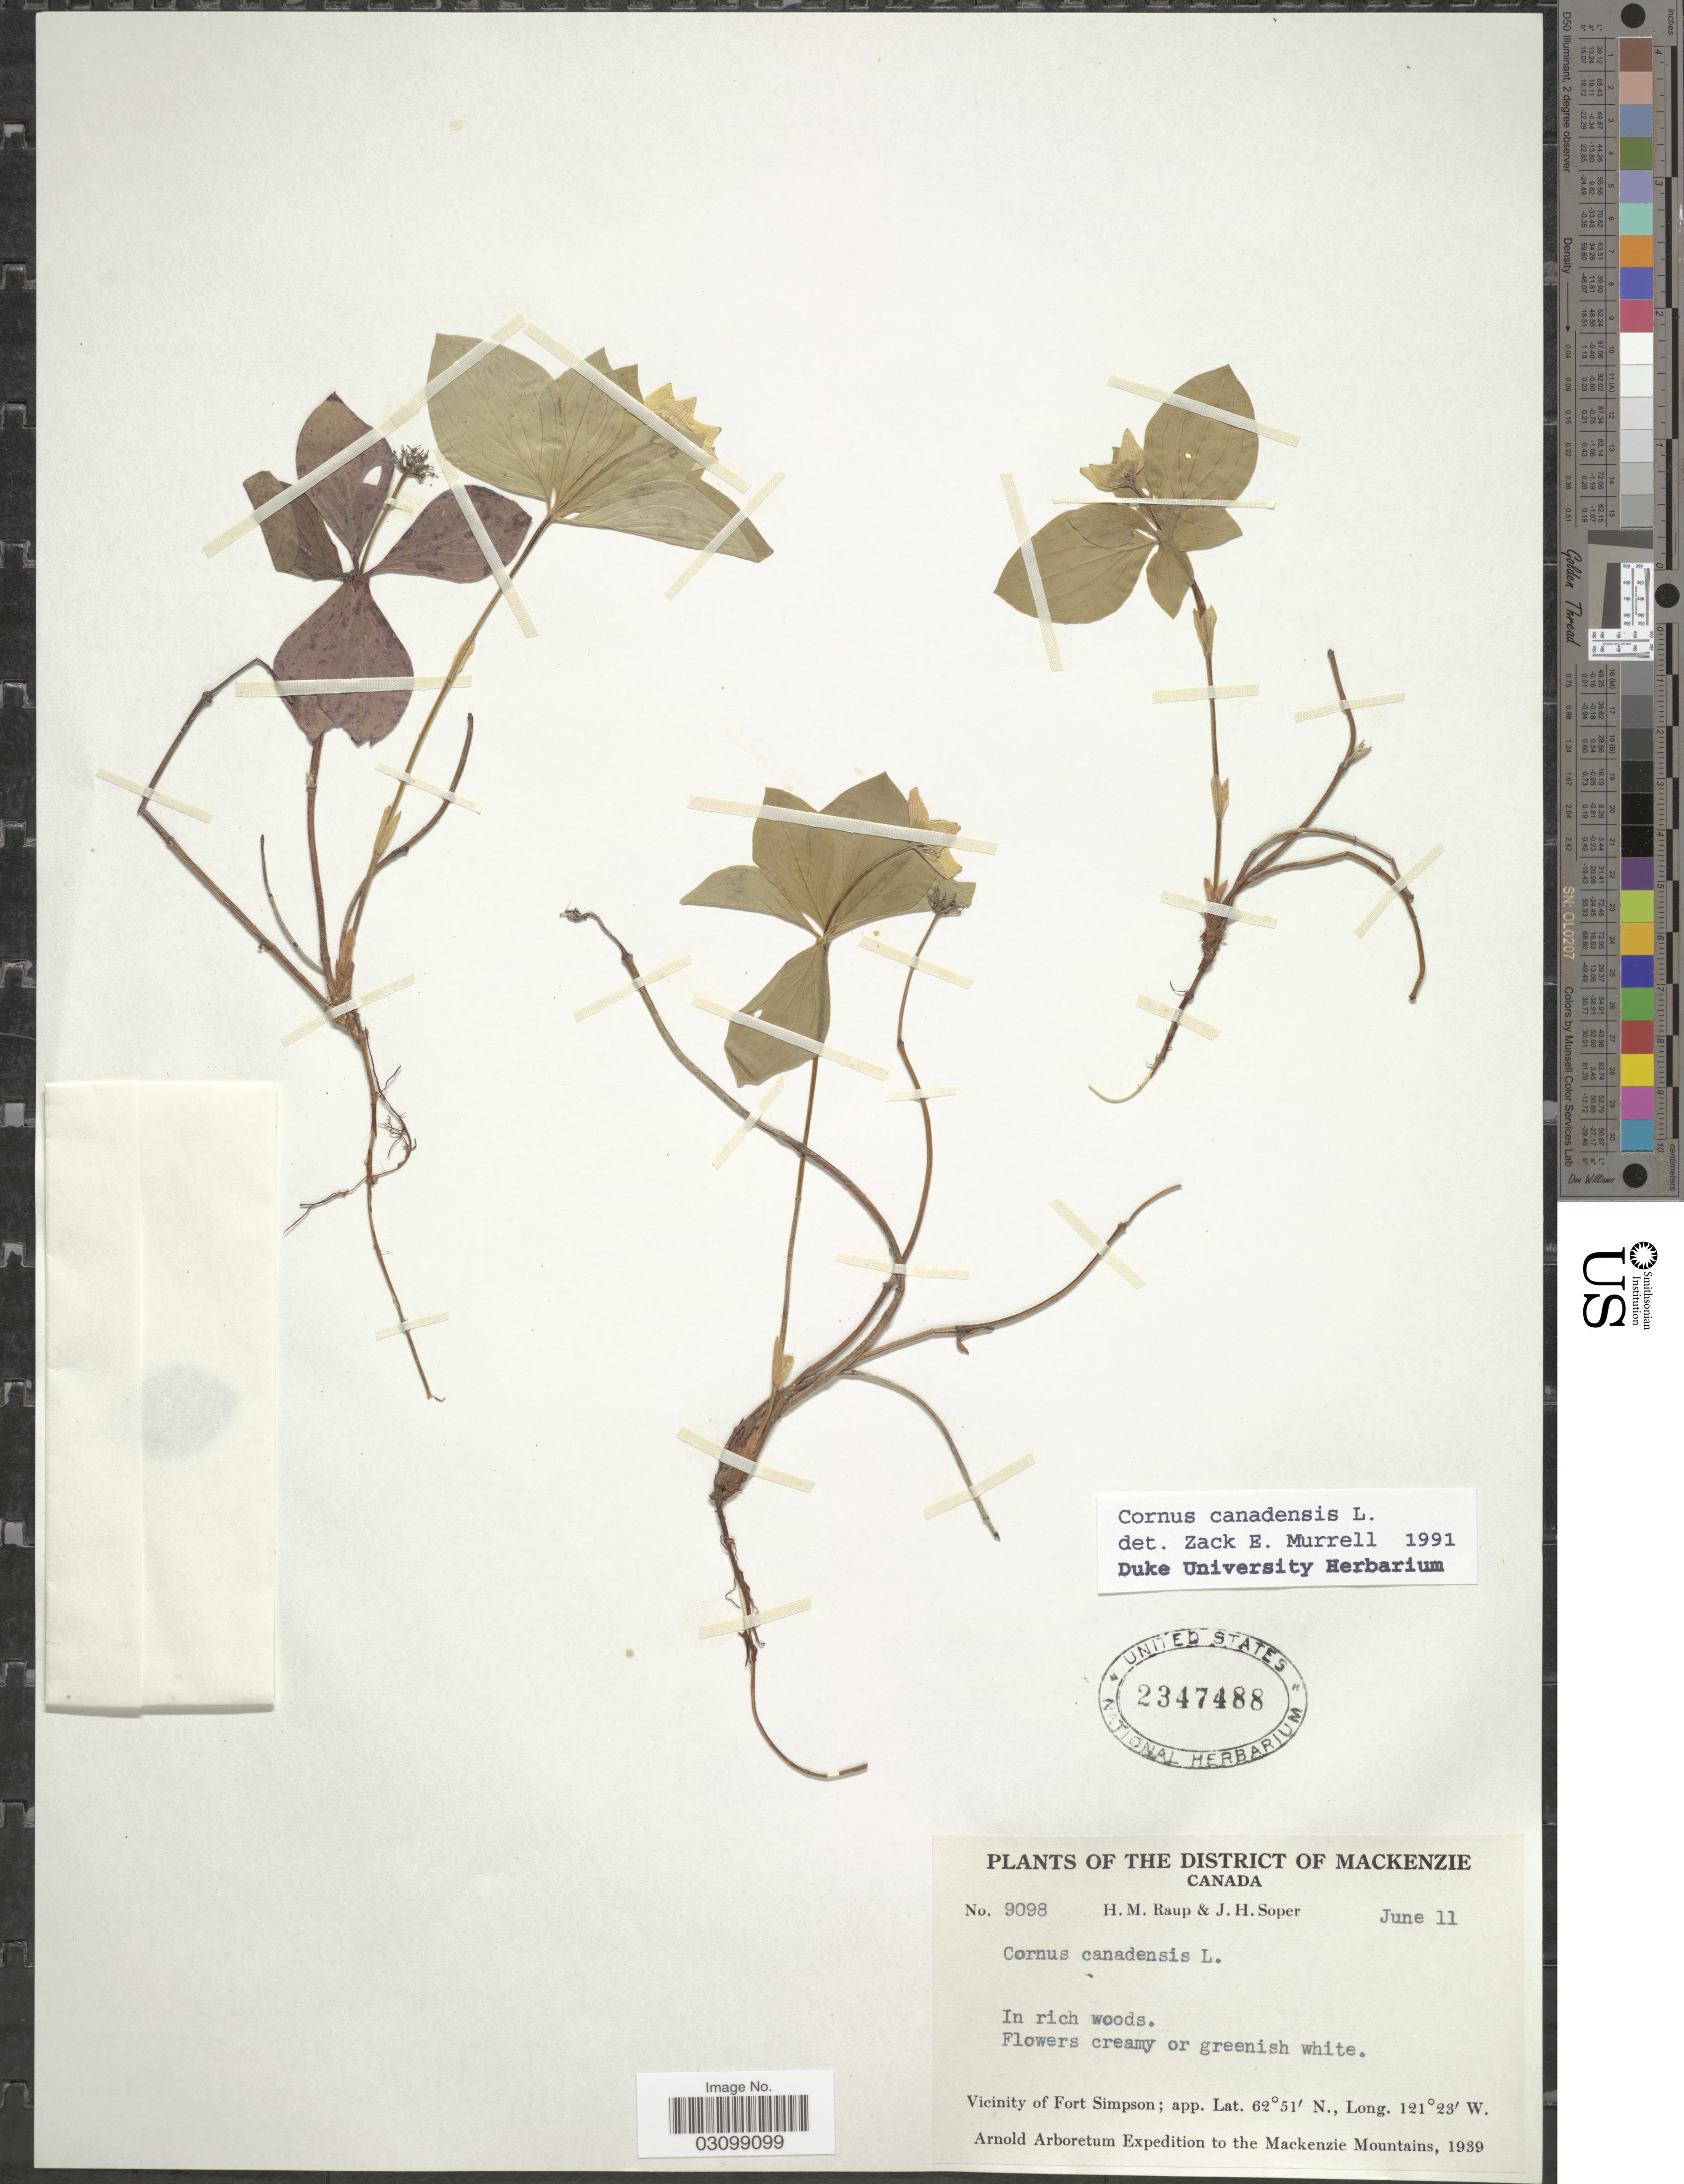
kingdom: Plantae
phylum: Tracheophyta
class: Magnoliopsida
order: Cornales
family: Cornaceae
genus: Cornus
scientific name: Cornus canadensis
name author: L.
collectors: H. Raup & J. H. Soper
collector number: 9098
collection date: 1939-06-11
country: Canada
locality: District of Mackenzie. Vicinity of Fort Simpson.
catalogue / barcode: US 2347488